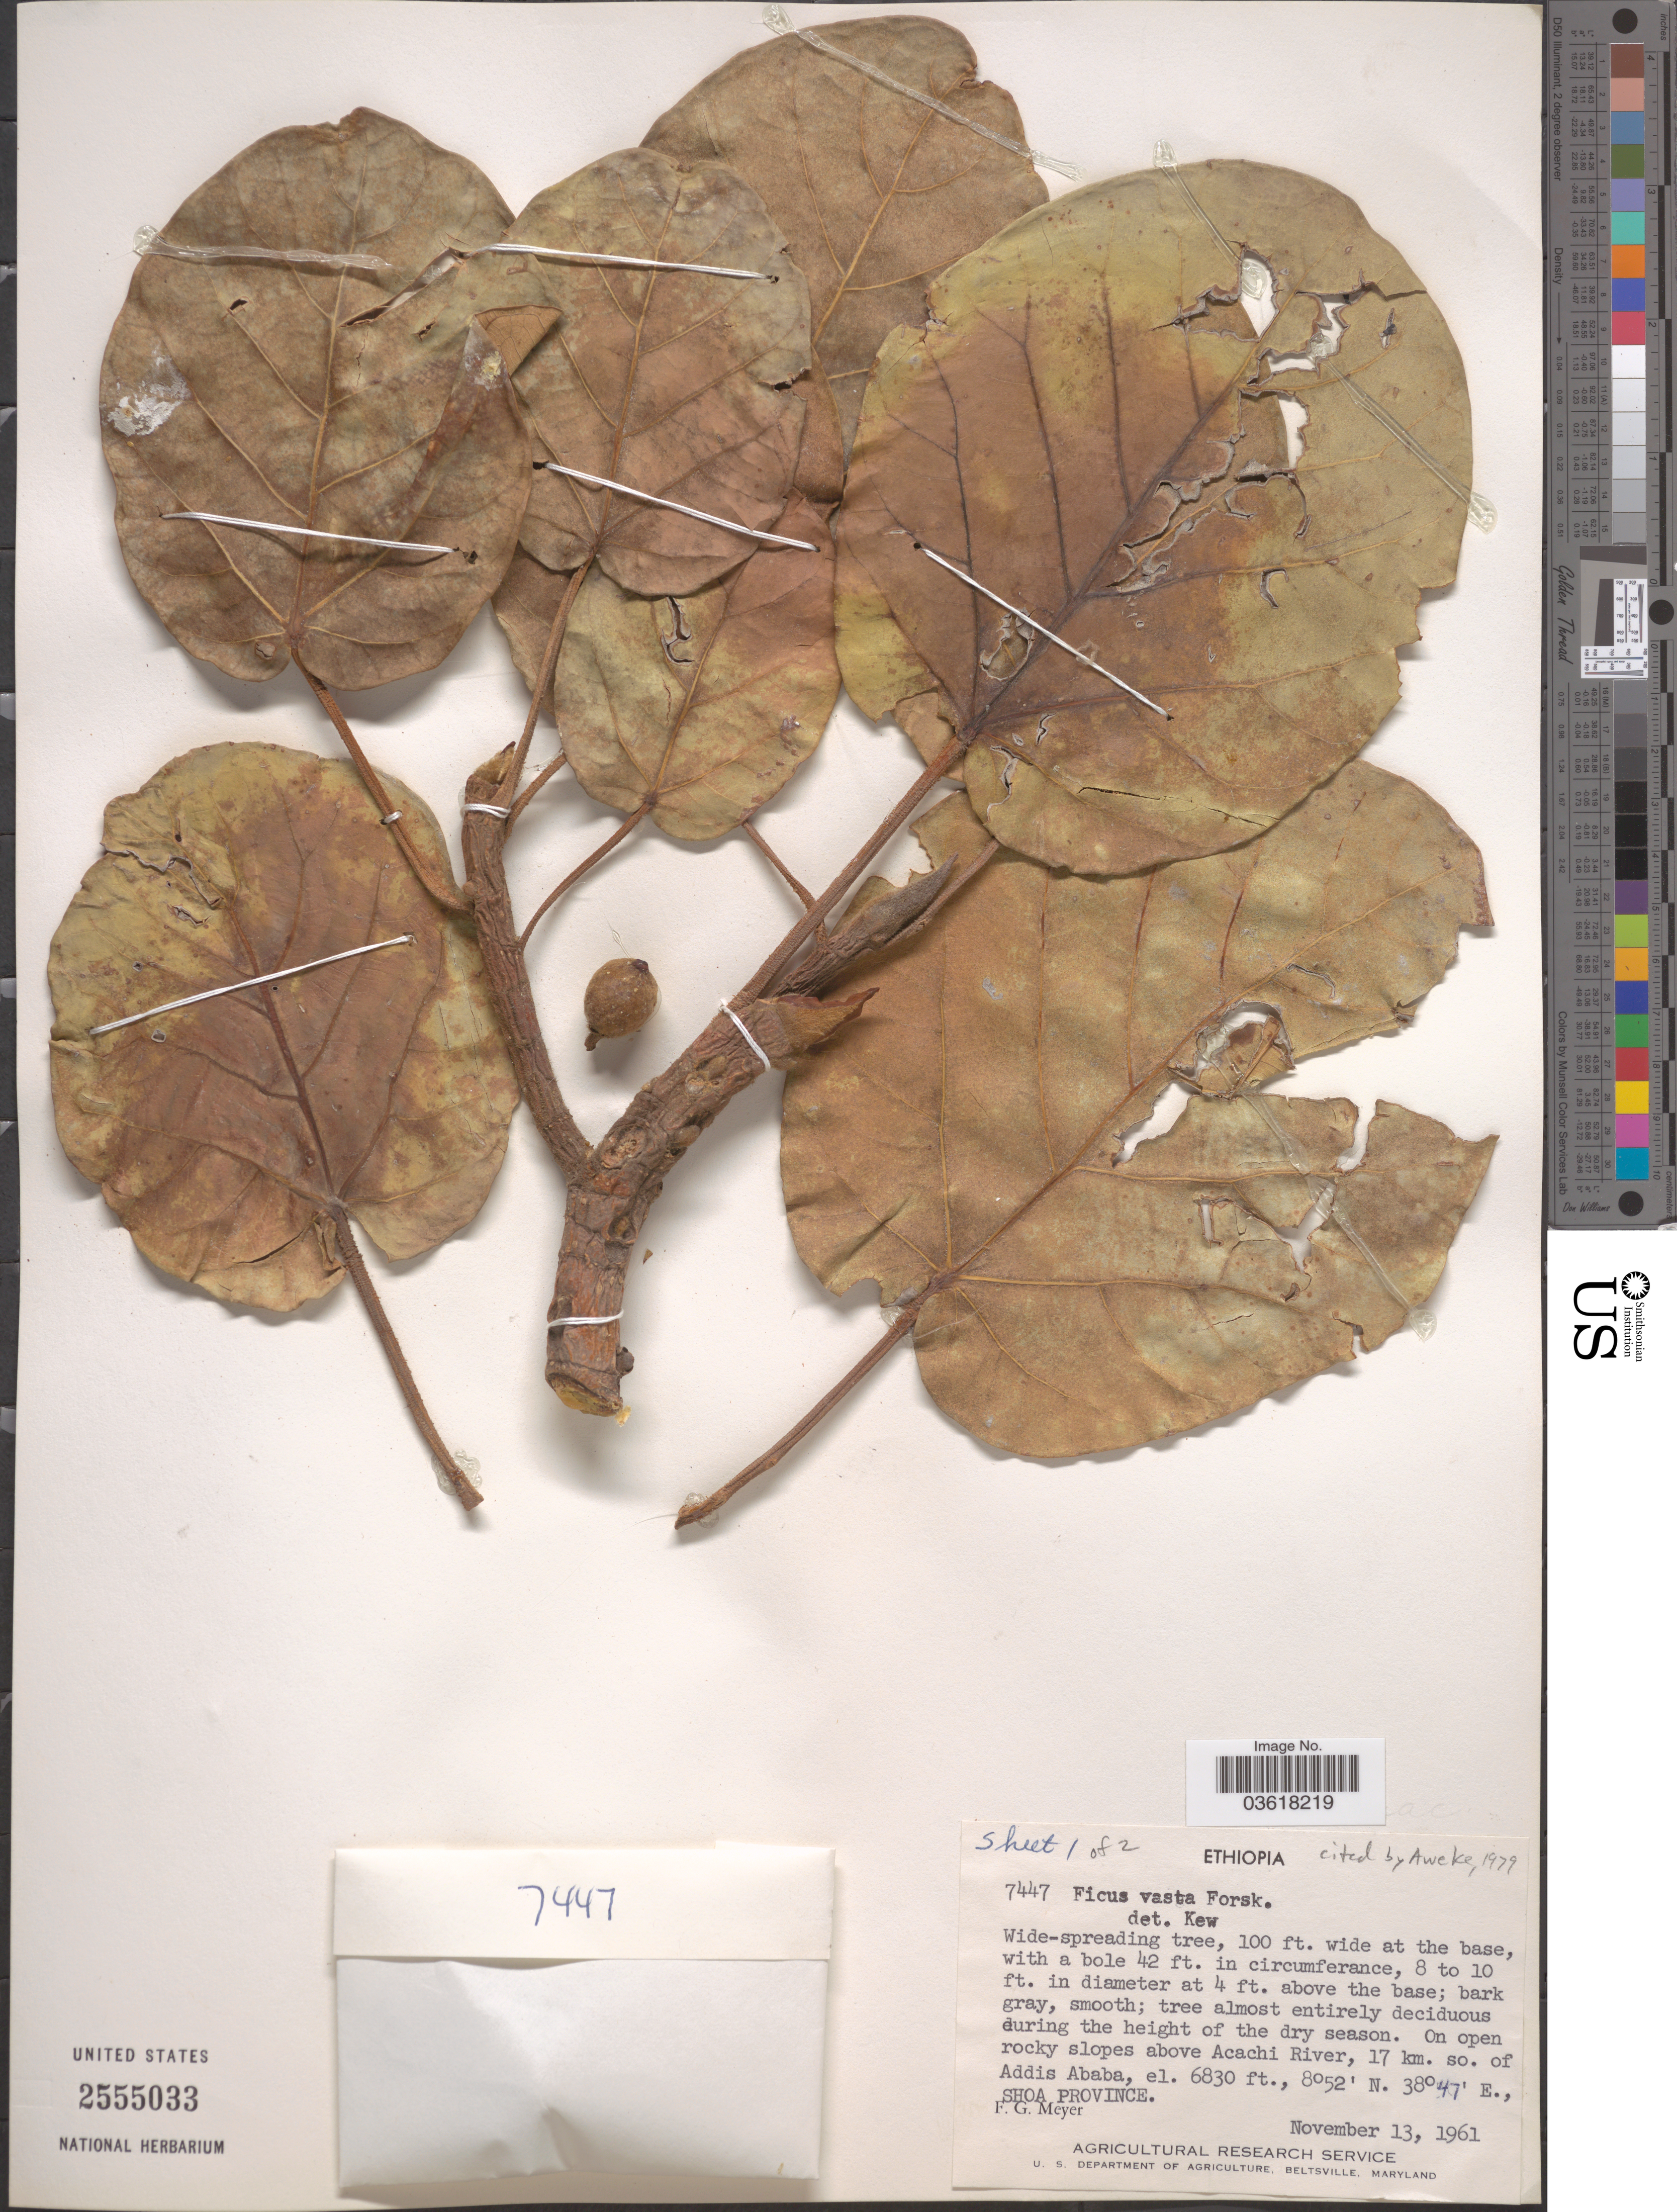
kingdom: Plantae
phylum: Tracheophyta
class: Magnoliopsida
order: Rosales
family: Moraceae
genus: Ficus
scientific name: Ficus vasta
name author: Forssk.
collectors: F. G. Meyer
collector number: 7447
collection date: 1961-11-13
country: Ethiopia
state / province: Addis Ababa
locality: Above Acachi River, 17 km. so. of Addis Ababa, Shoa Province.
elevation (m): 2082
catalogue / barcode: US 2555033